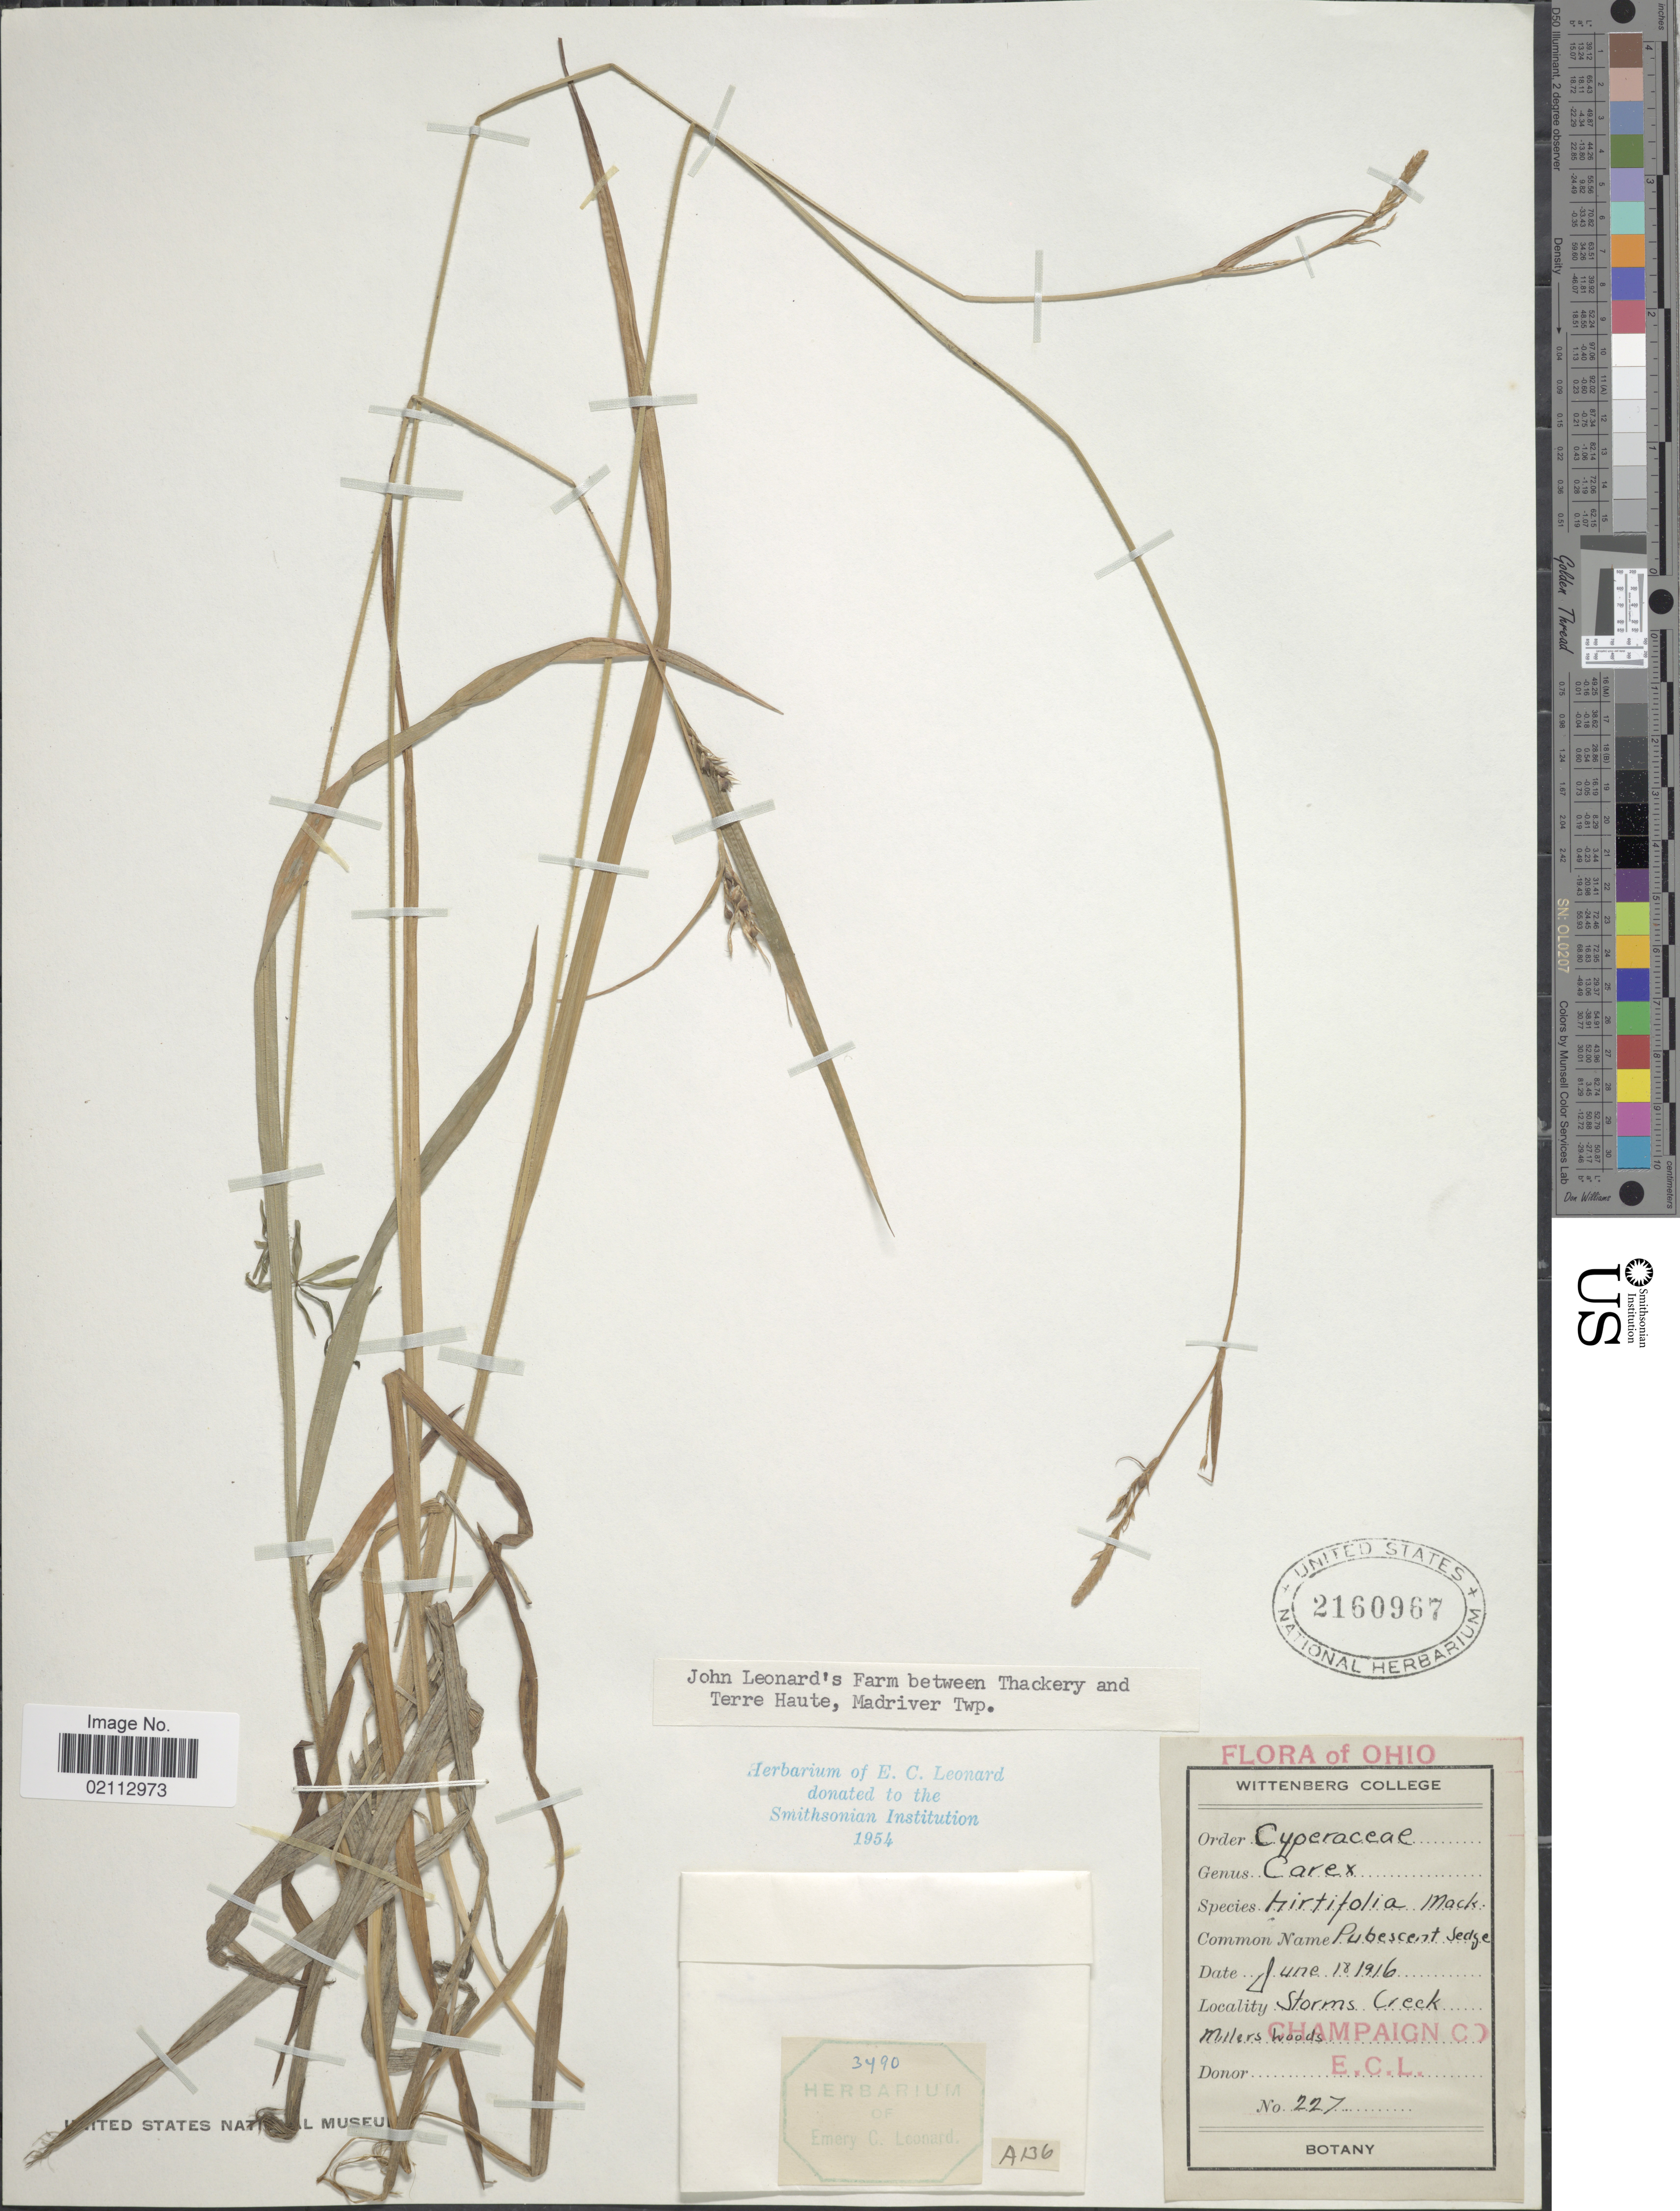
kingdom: Plantae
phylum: Tracheophyta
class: Liliopsida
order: Poales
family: Cyperaceae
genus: Carex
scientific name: Carex hirtifolia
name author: Mack.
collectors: E. C. Leonard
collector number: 227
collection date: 1916-06-18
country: United States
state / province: Ohio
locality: Storms Creek, Millers Woods. Champaign Co.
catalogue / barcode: US 2160967